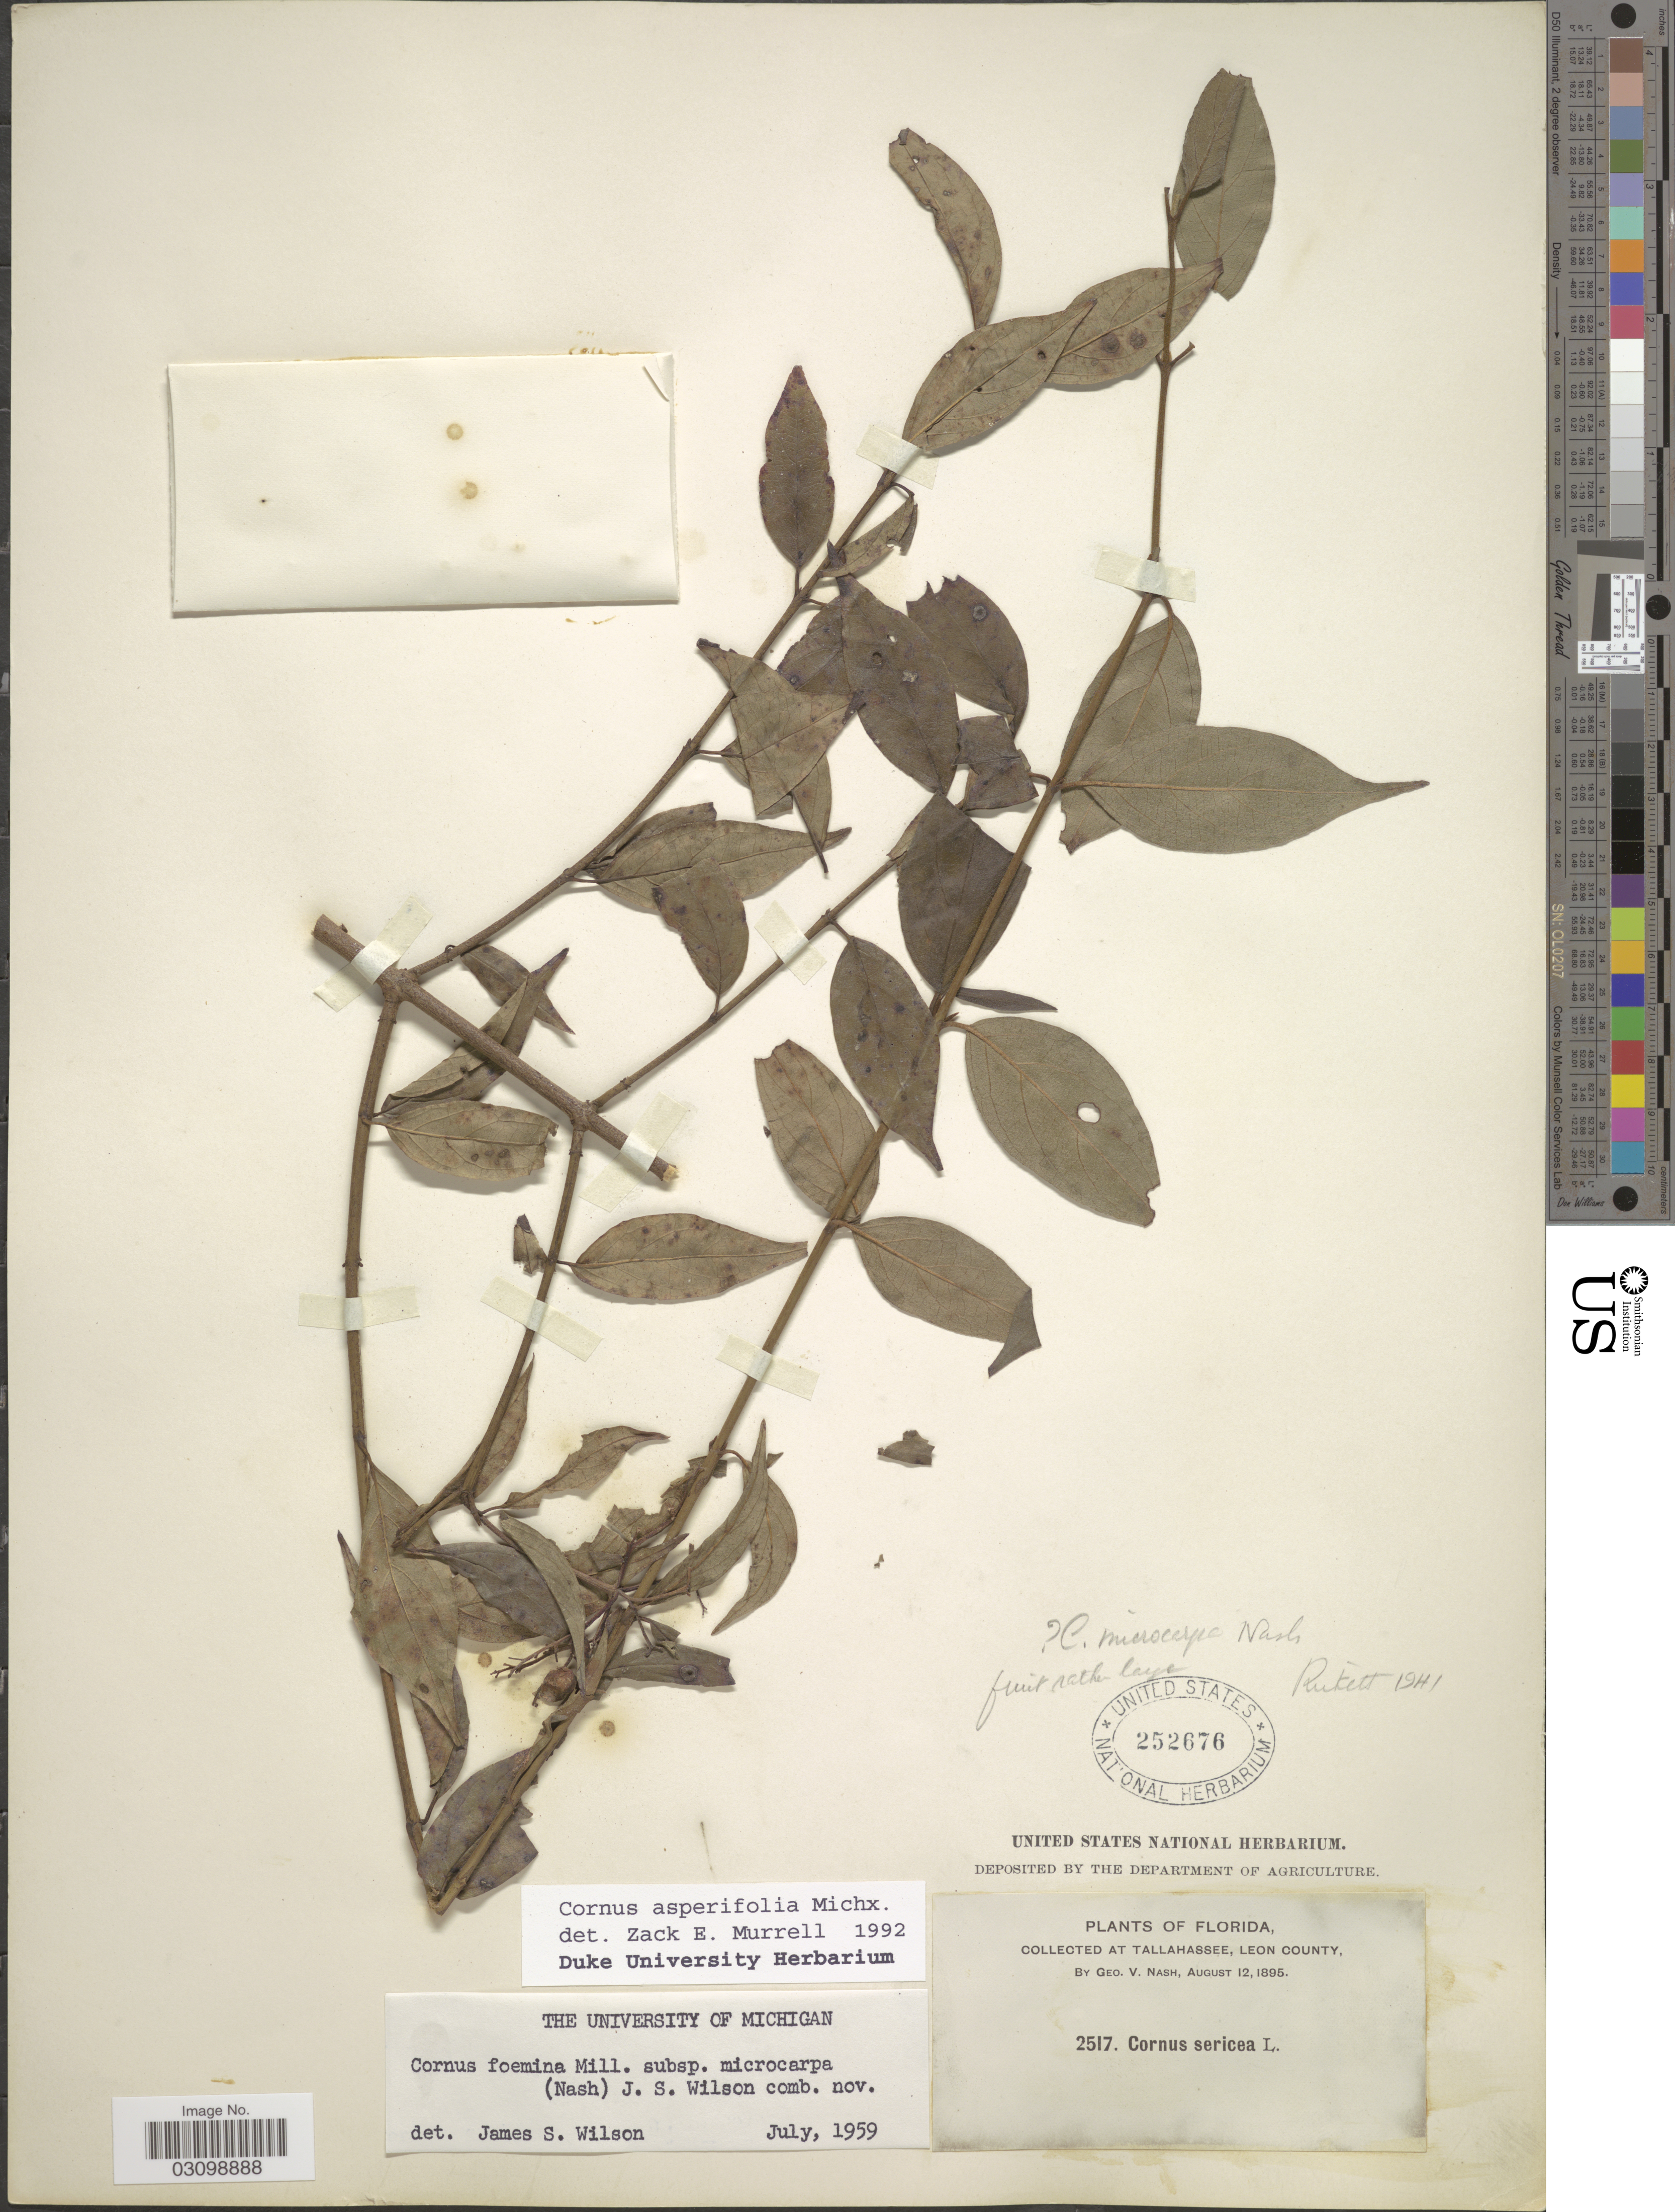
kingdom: Plantae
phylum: Tracheophyta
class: Magnoliopsida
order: Cornales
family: Cornaceae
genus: Cornus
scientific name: Cornus asperifolia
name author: Michx.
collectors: G. V. Nash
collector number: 2517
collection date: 1895-08-12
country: United States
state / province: Florida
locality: At Tallahassee, Leon County.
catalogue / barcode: US 252676